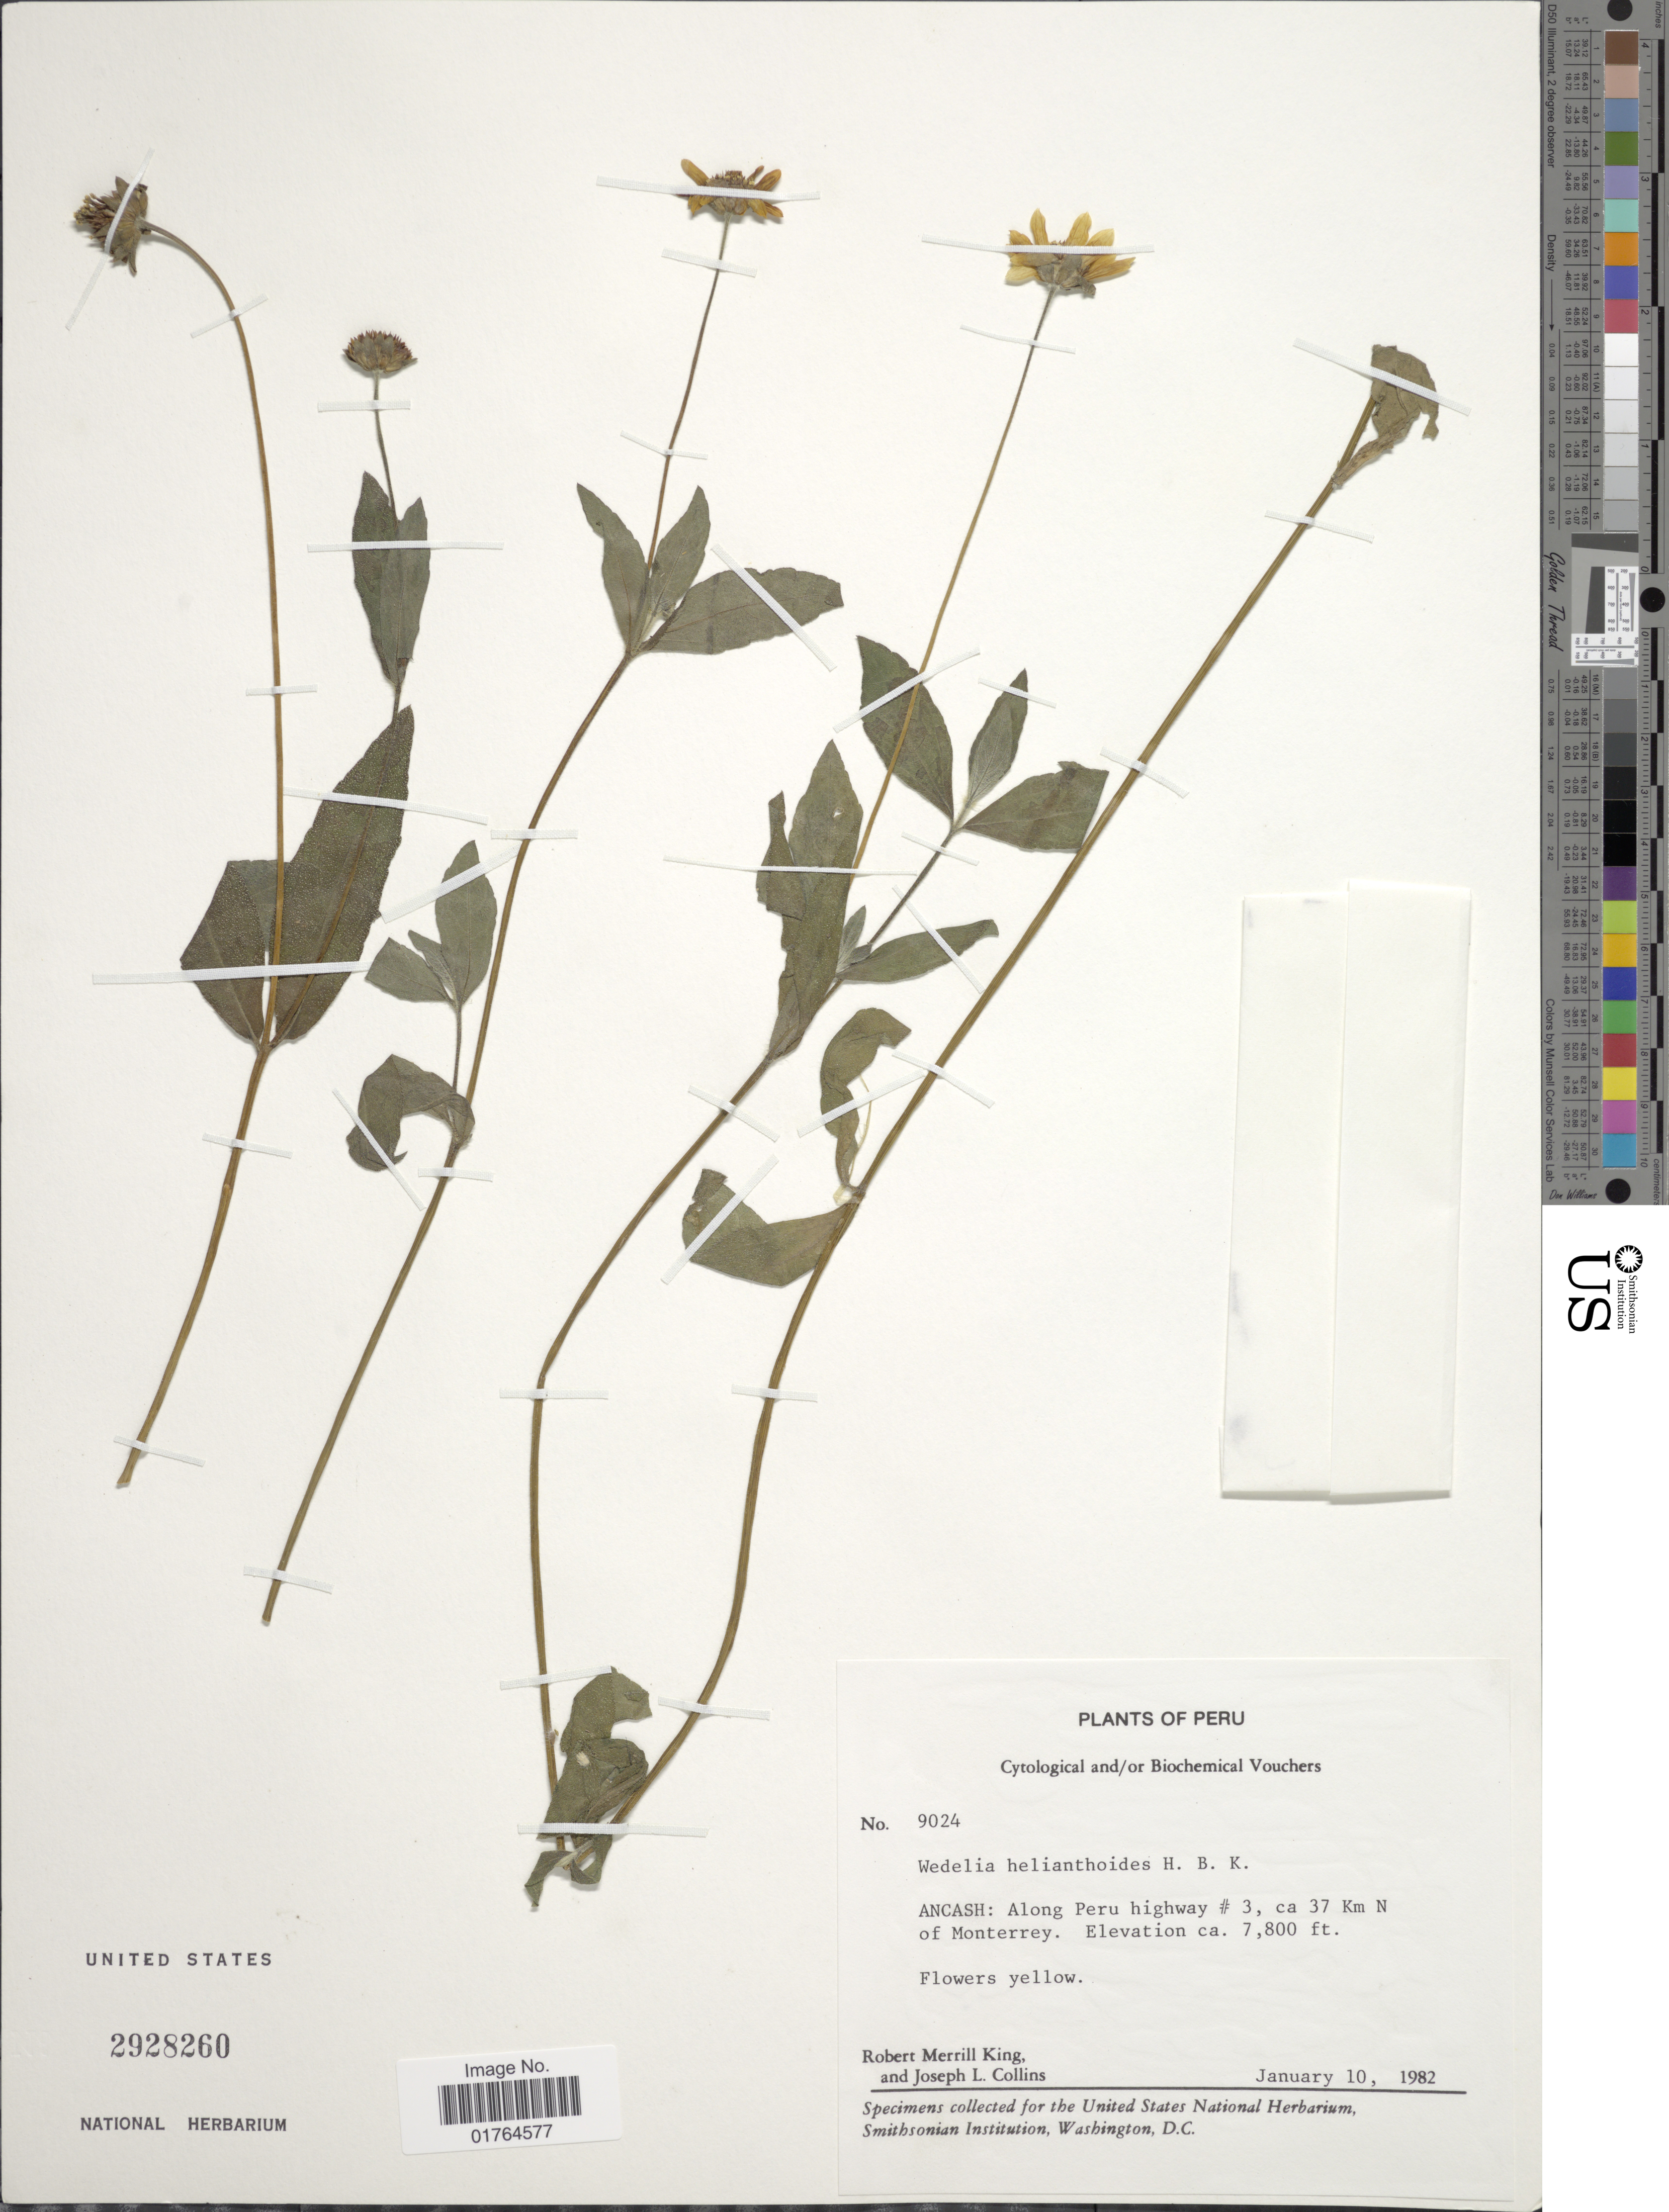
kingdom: Plantae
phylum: Tracheophyta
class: Magnoliopsida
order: Asterales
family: Asteraceae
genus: Wedelia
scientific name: Wedelia helianthoides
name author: Kunth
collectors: R. M. King & J. L. Collins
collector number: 9024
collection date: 1982-01-10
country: Peru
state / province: Ancash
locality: Along Peru highway #3, ca 37 km N of Monterrey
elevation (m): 2377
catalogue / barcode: US 2928260